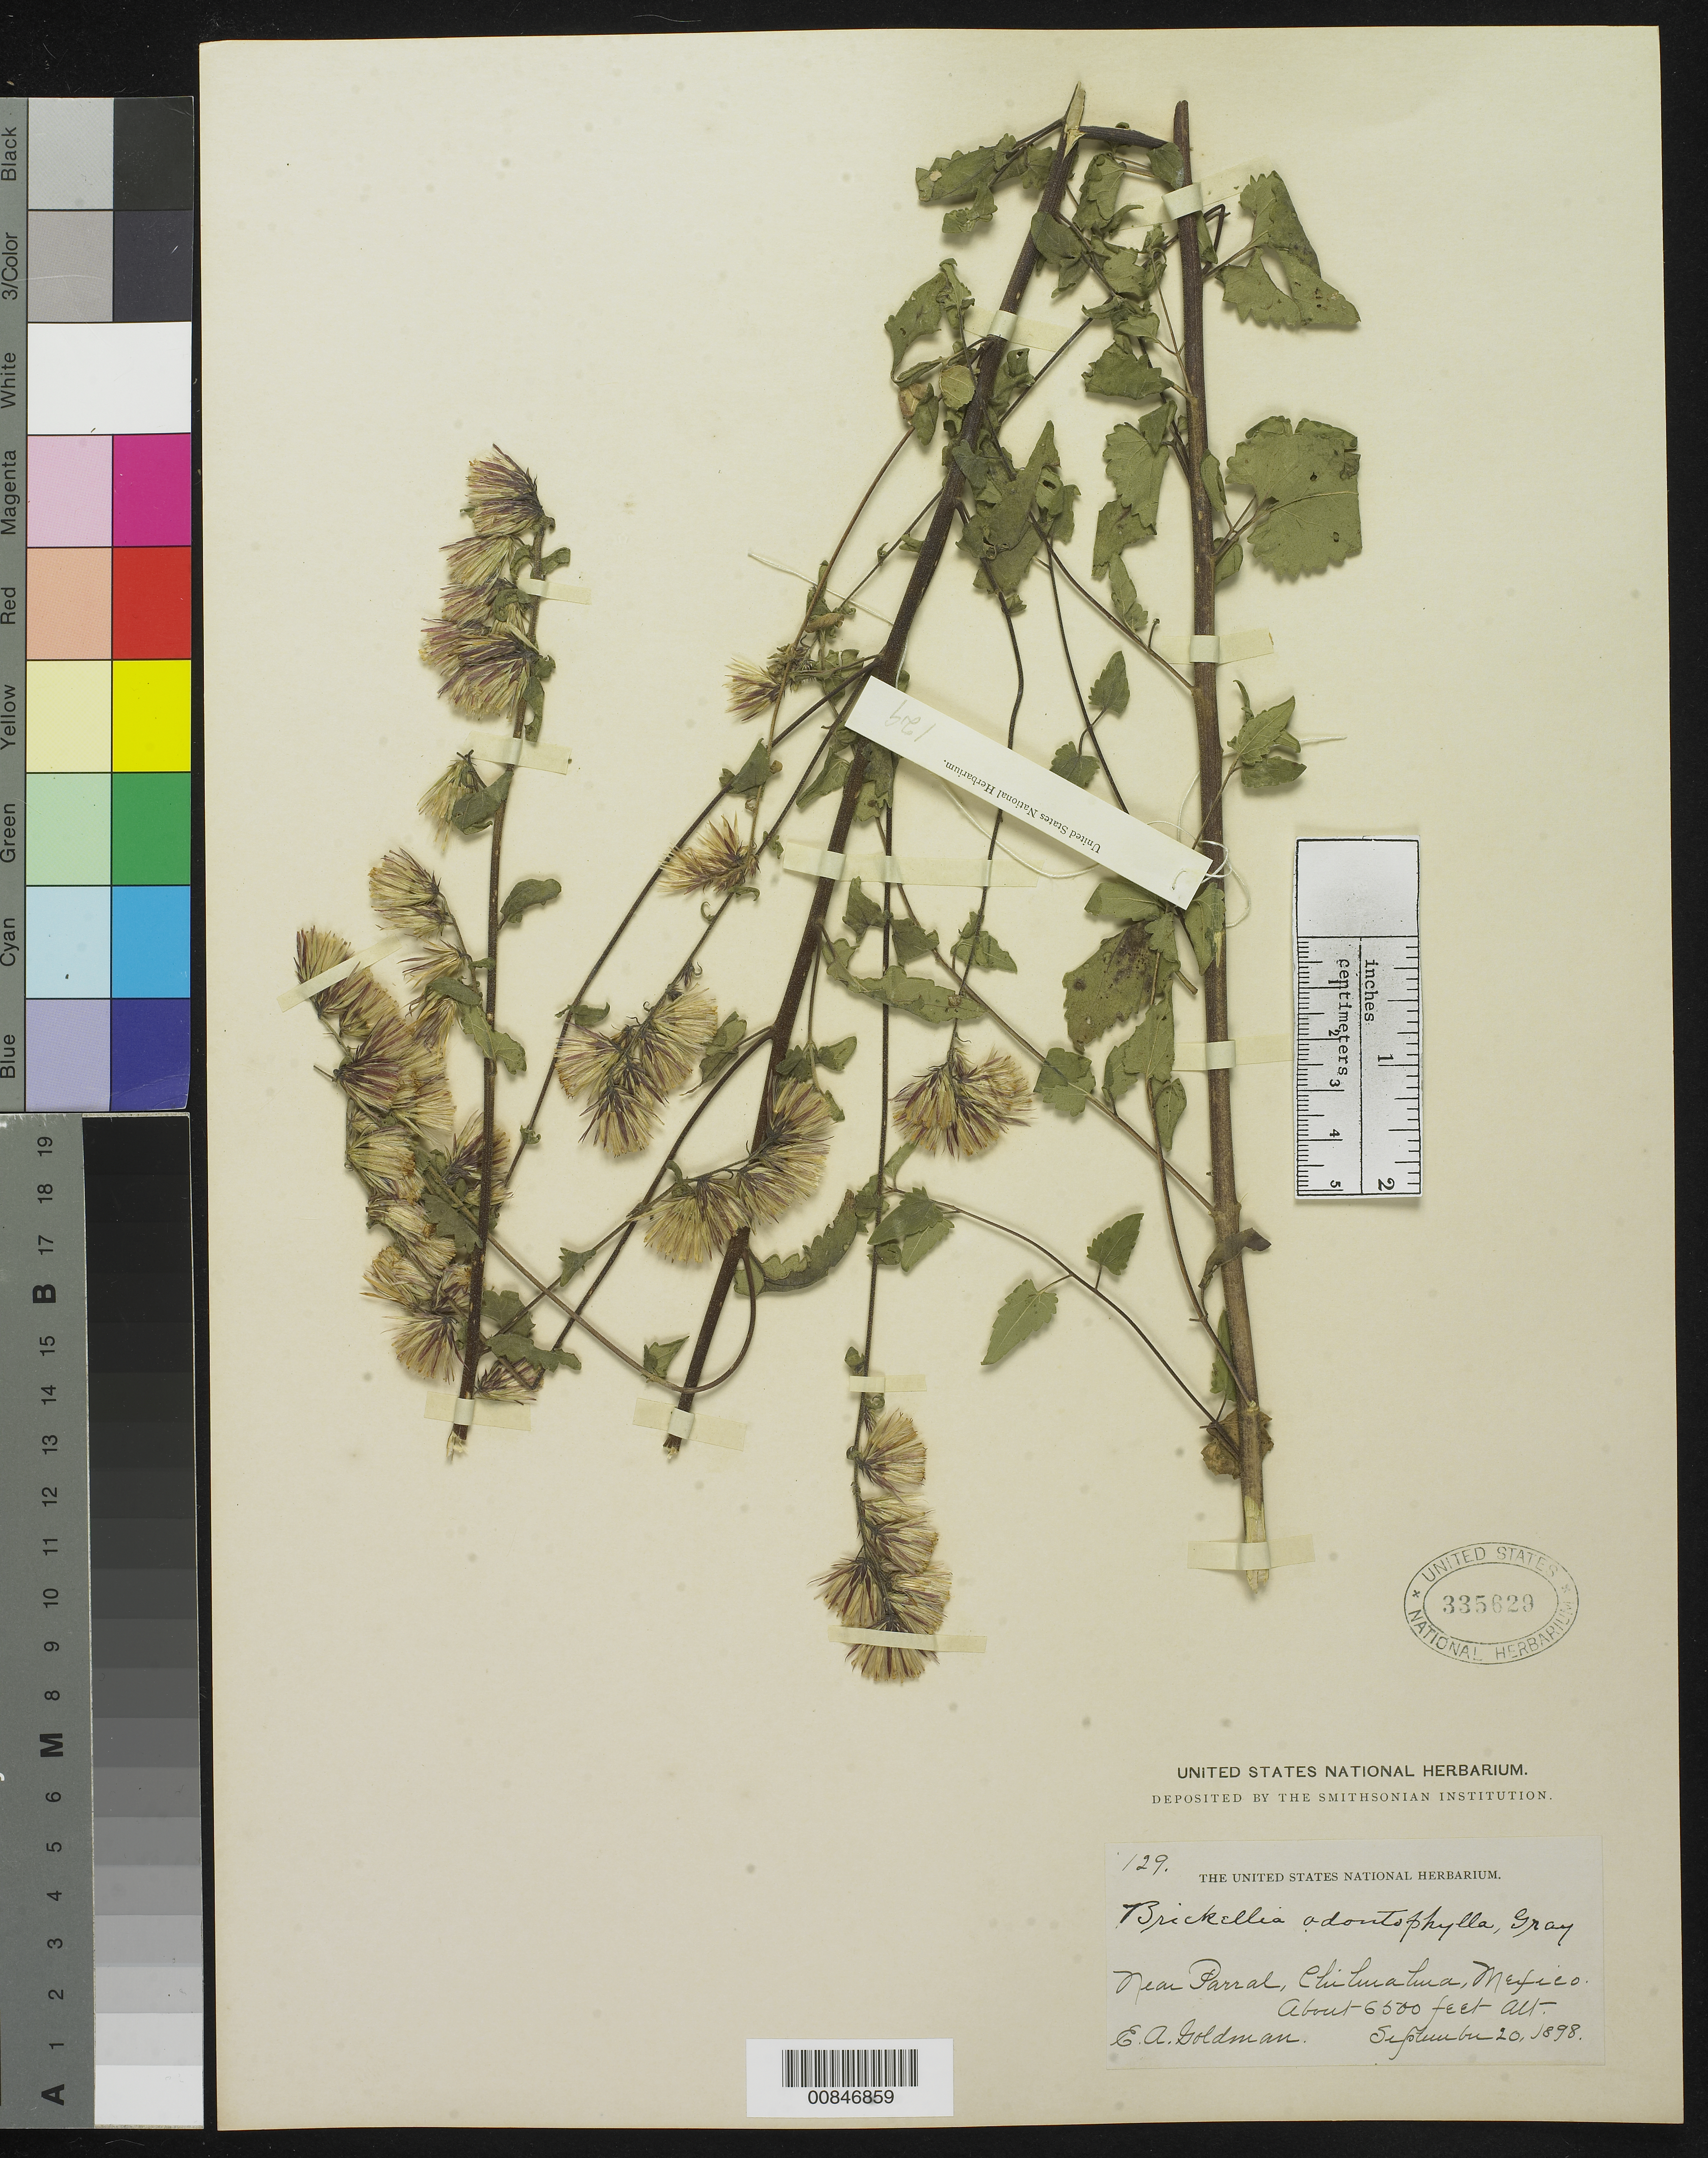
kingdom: Plantae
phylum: Tracheophyta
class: Magnoliopsida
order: Asterales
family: Asteraceae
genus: Brickellia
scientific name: Brickellia odontophylla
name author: A. Gray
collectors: E. A. Goldman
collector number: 129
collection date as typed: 20 Sep 1898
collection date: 1898-09-20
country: Mexico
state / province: Chihuahua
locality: Near Parral, Chihuahua.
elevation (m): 1981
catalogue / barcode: US 335629